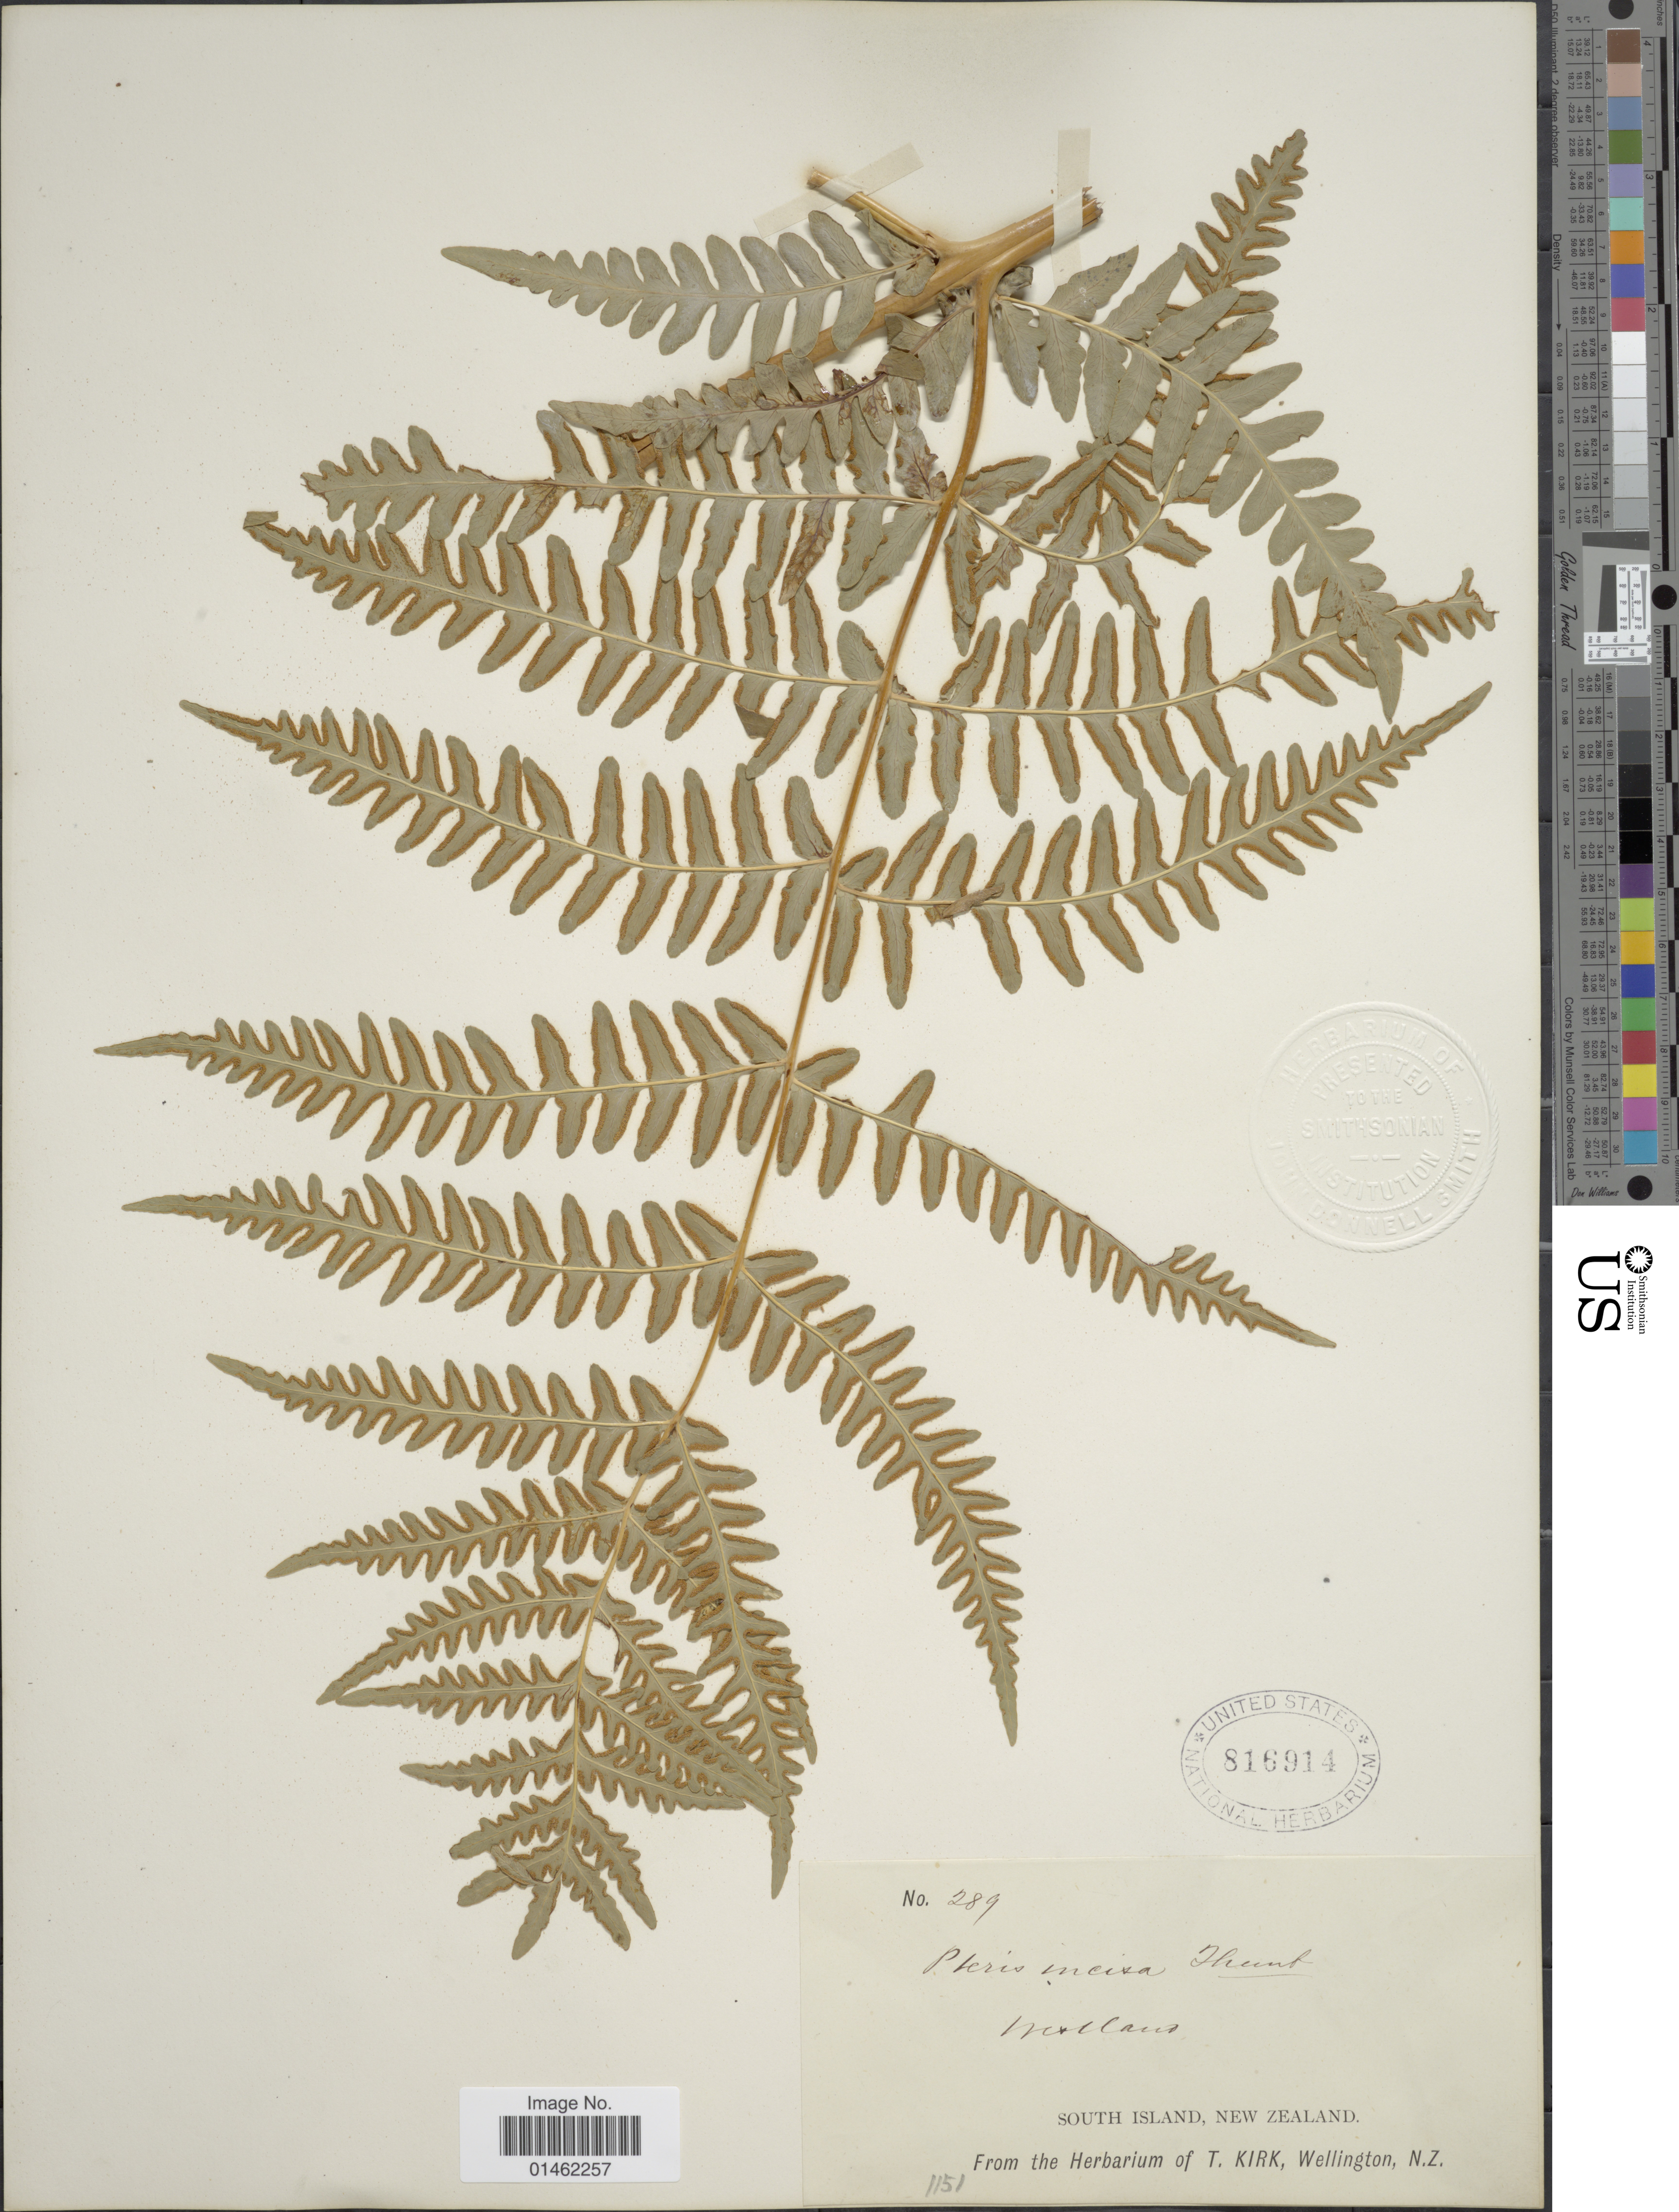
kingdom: Plantae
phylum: Tracheophyta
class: Polypodiopsida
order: Polypodiales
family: Dennstaedtiaceae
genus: Histiopteris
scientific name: Histiopteris incisa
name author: (Thunb.) J. Sm.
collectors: ex herb. T. Kirk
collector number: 289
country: New Zealand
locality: South Island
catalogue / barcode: US 816914